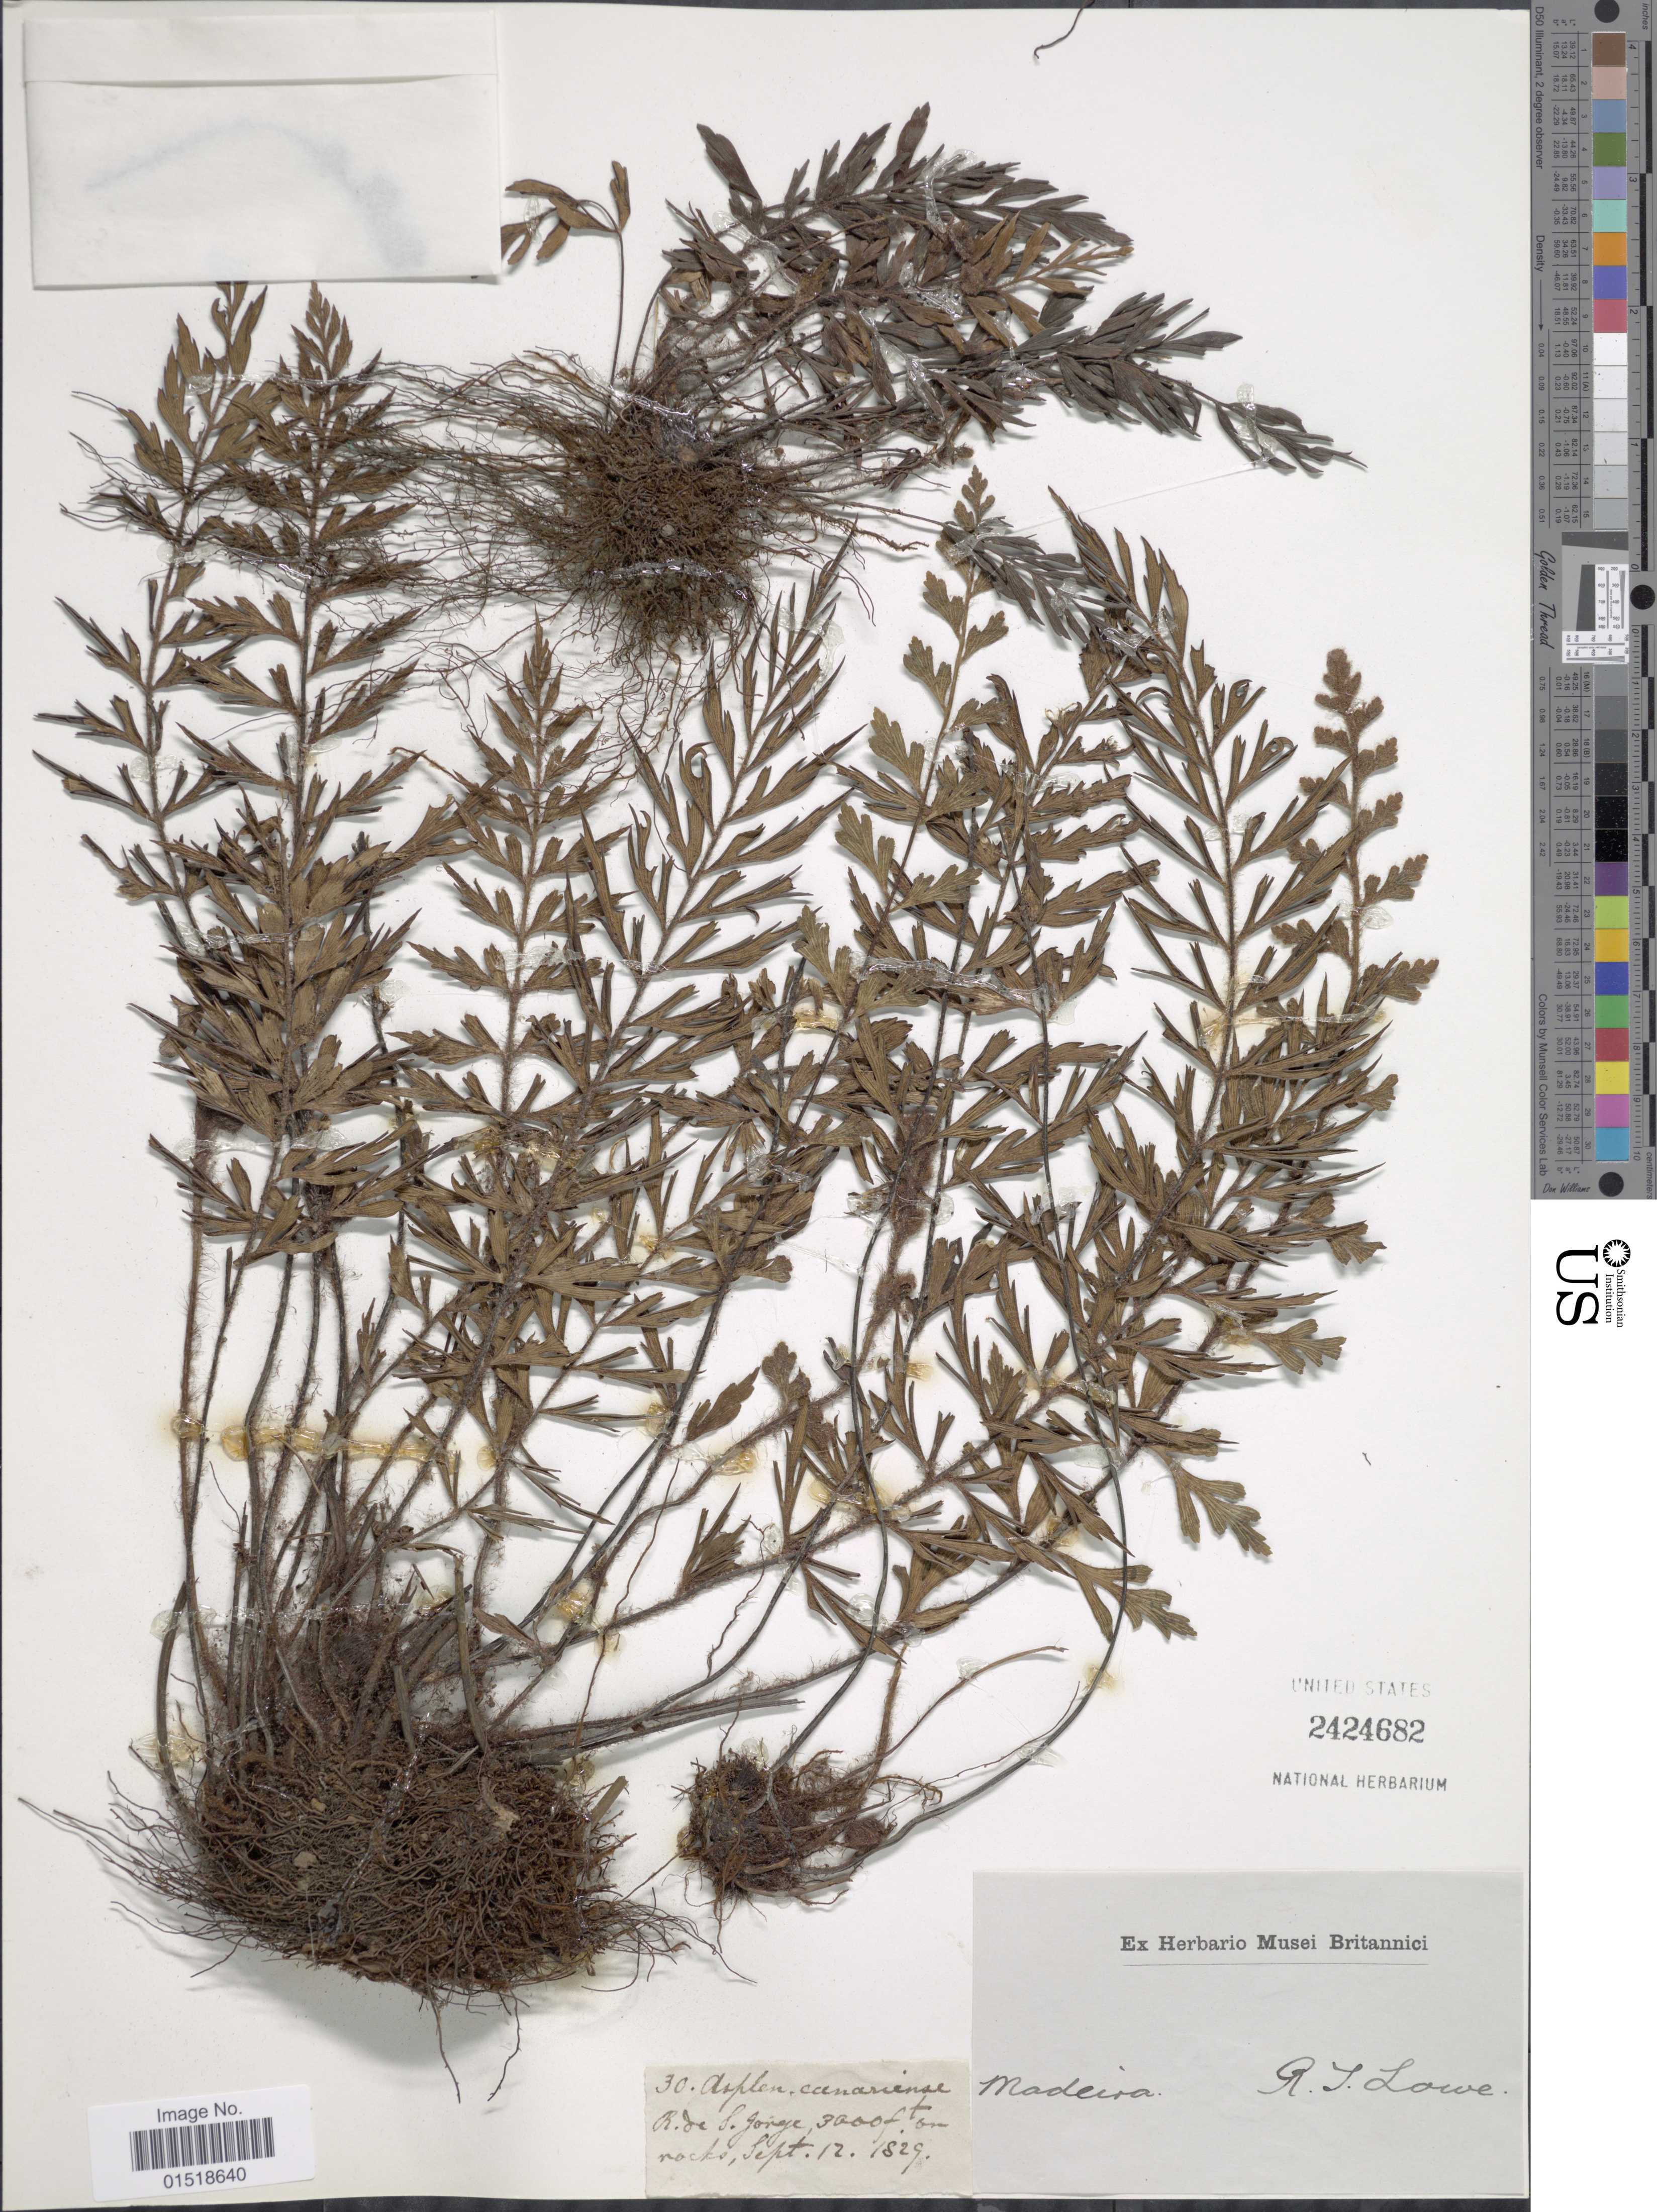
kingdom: Plantae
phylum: Tracheophyta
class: Polypodiopsida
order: Polypodiales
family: Aspleniaceae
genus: Asplenium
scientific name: Asplenium aethiopicum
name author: (Burm. f.) Bech.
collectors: R. T. Lowe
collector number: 30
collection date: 1829-09-12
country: Portugal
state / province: Madeira (Aut. Reg.)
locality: R. de S. Görge.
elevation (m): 914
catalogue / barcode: US 2424682